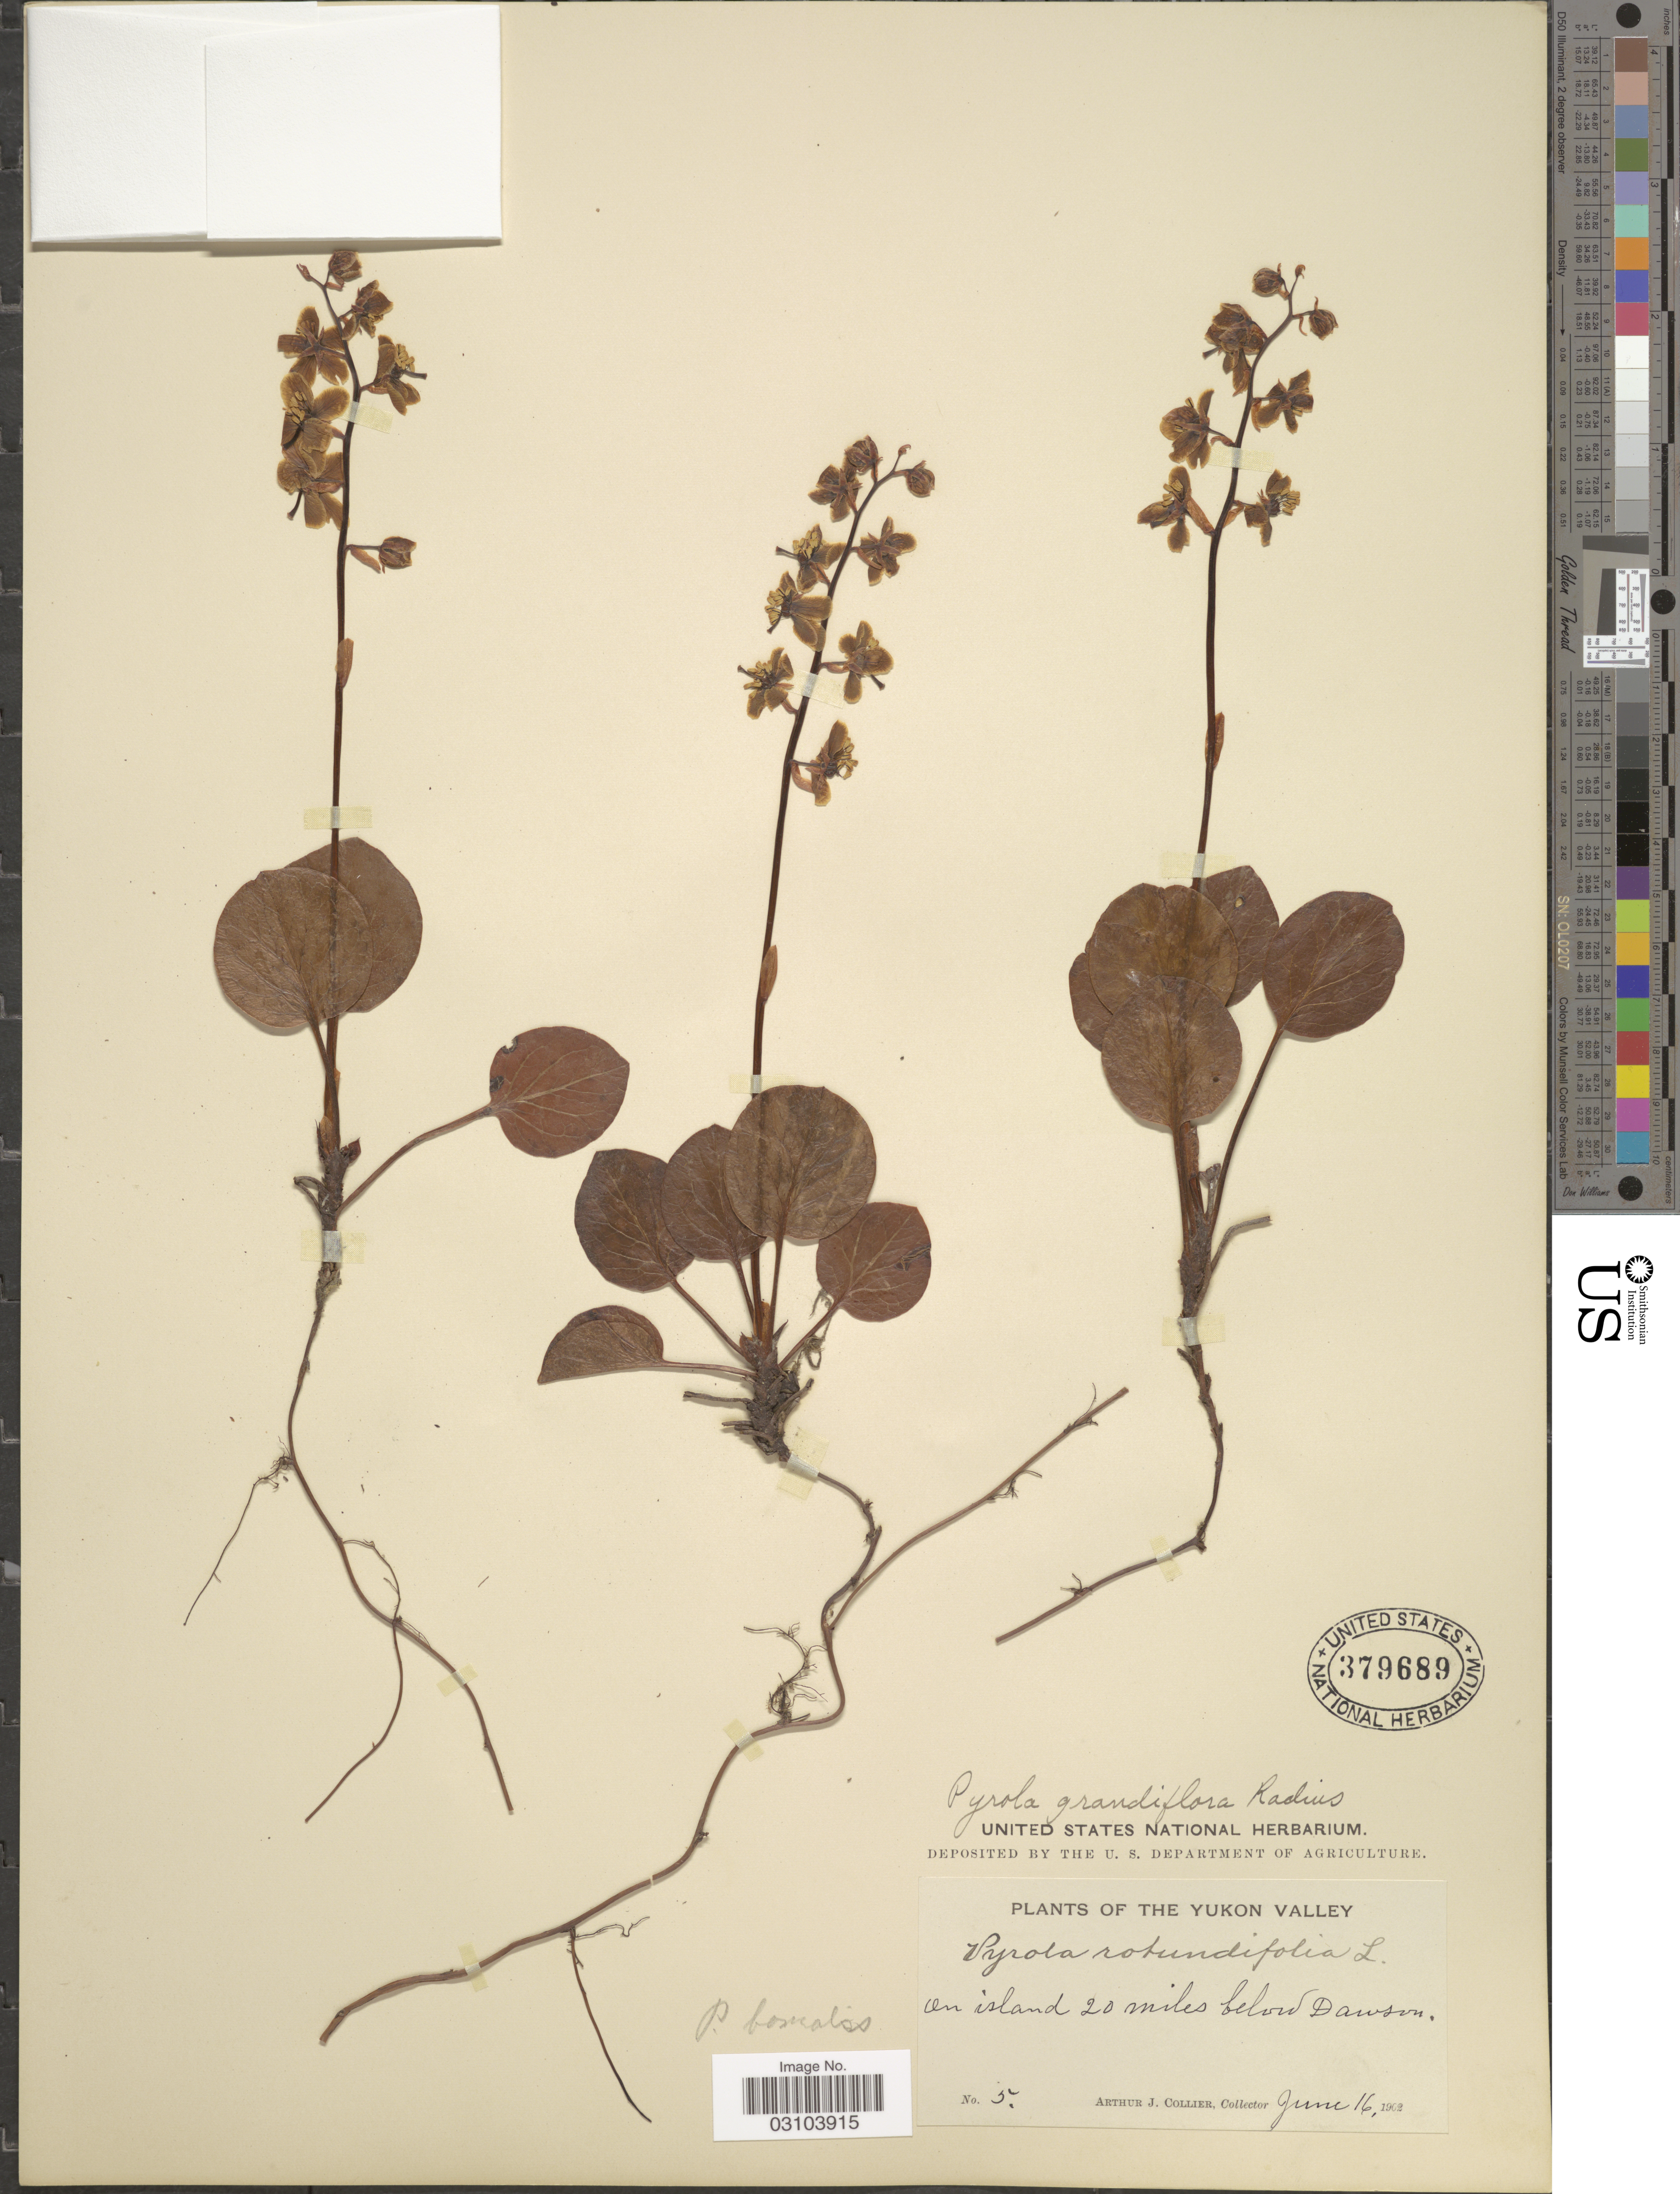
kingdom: Plantae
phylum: Tracheophyta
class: Magnoliopsida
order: Ericales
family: Ericaceae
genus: Pyrola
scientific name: Pyrola grandiflora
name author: Radius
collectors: A. Collier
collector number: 5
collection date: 1962-06-16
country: Canada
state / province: Yukon Territory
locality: The Yukon Valley. On island 20 miles below Dawson.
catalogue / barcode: US 379689